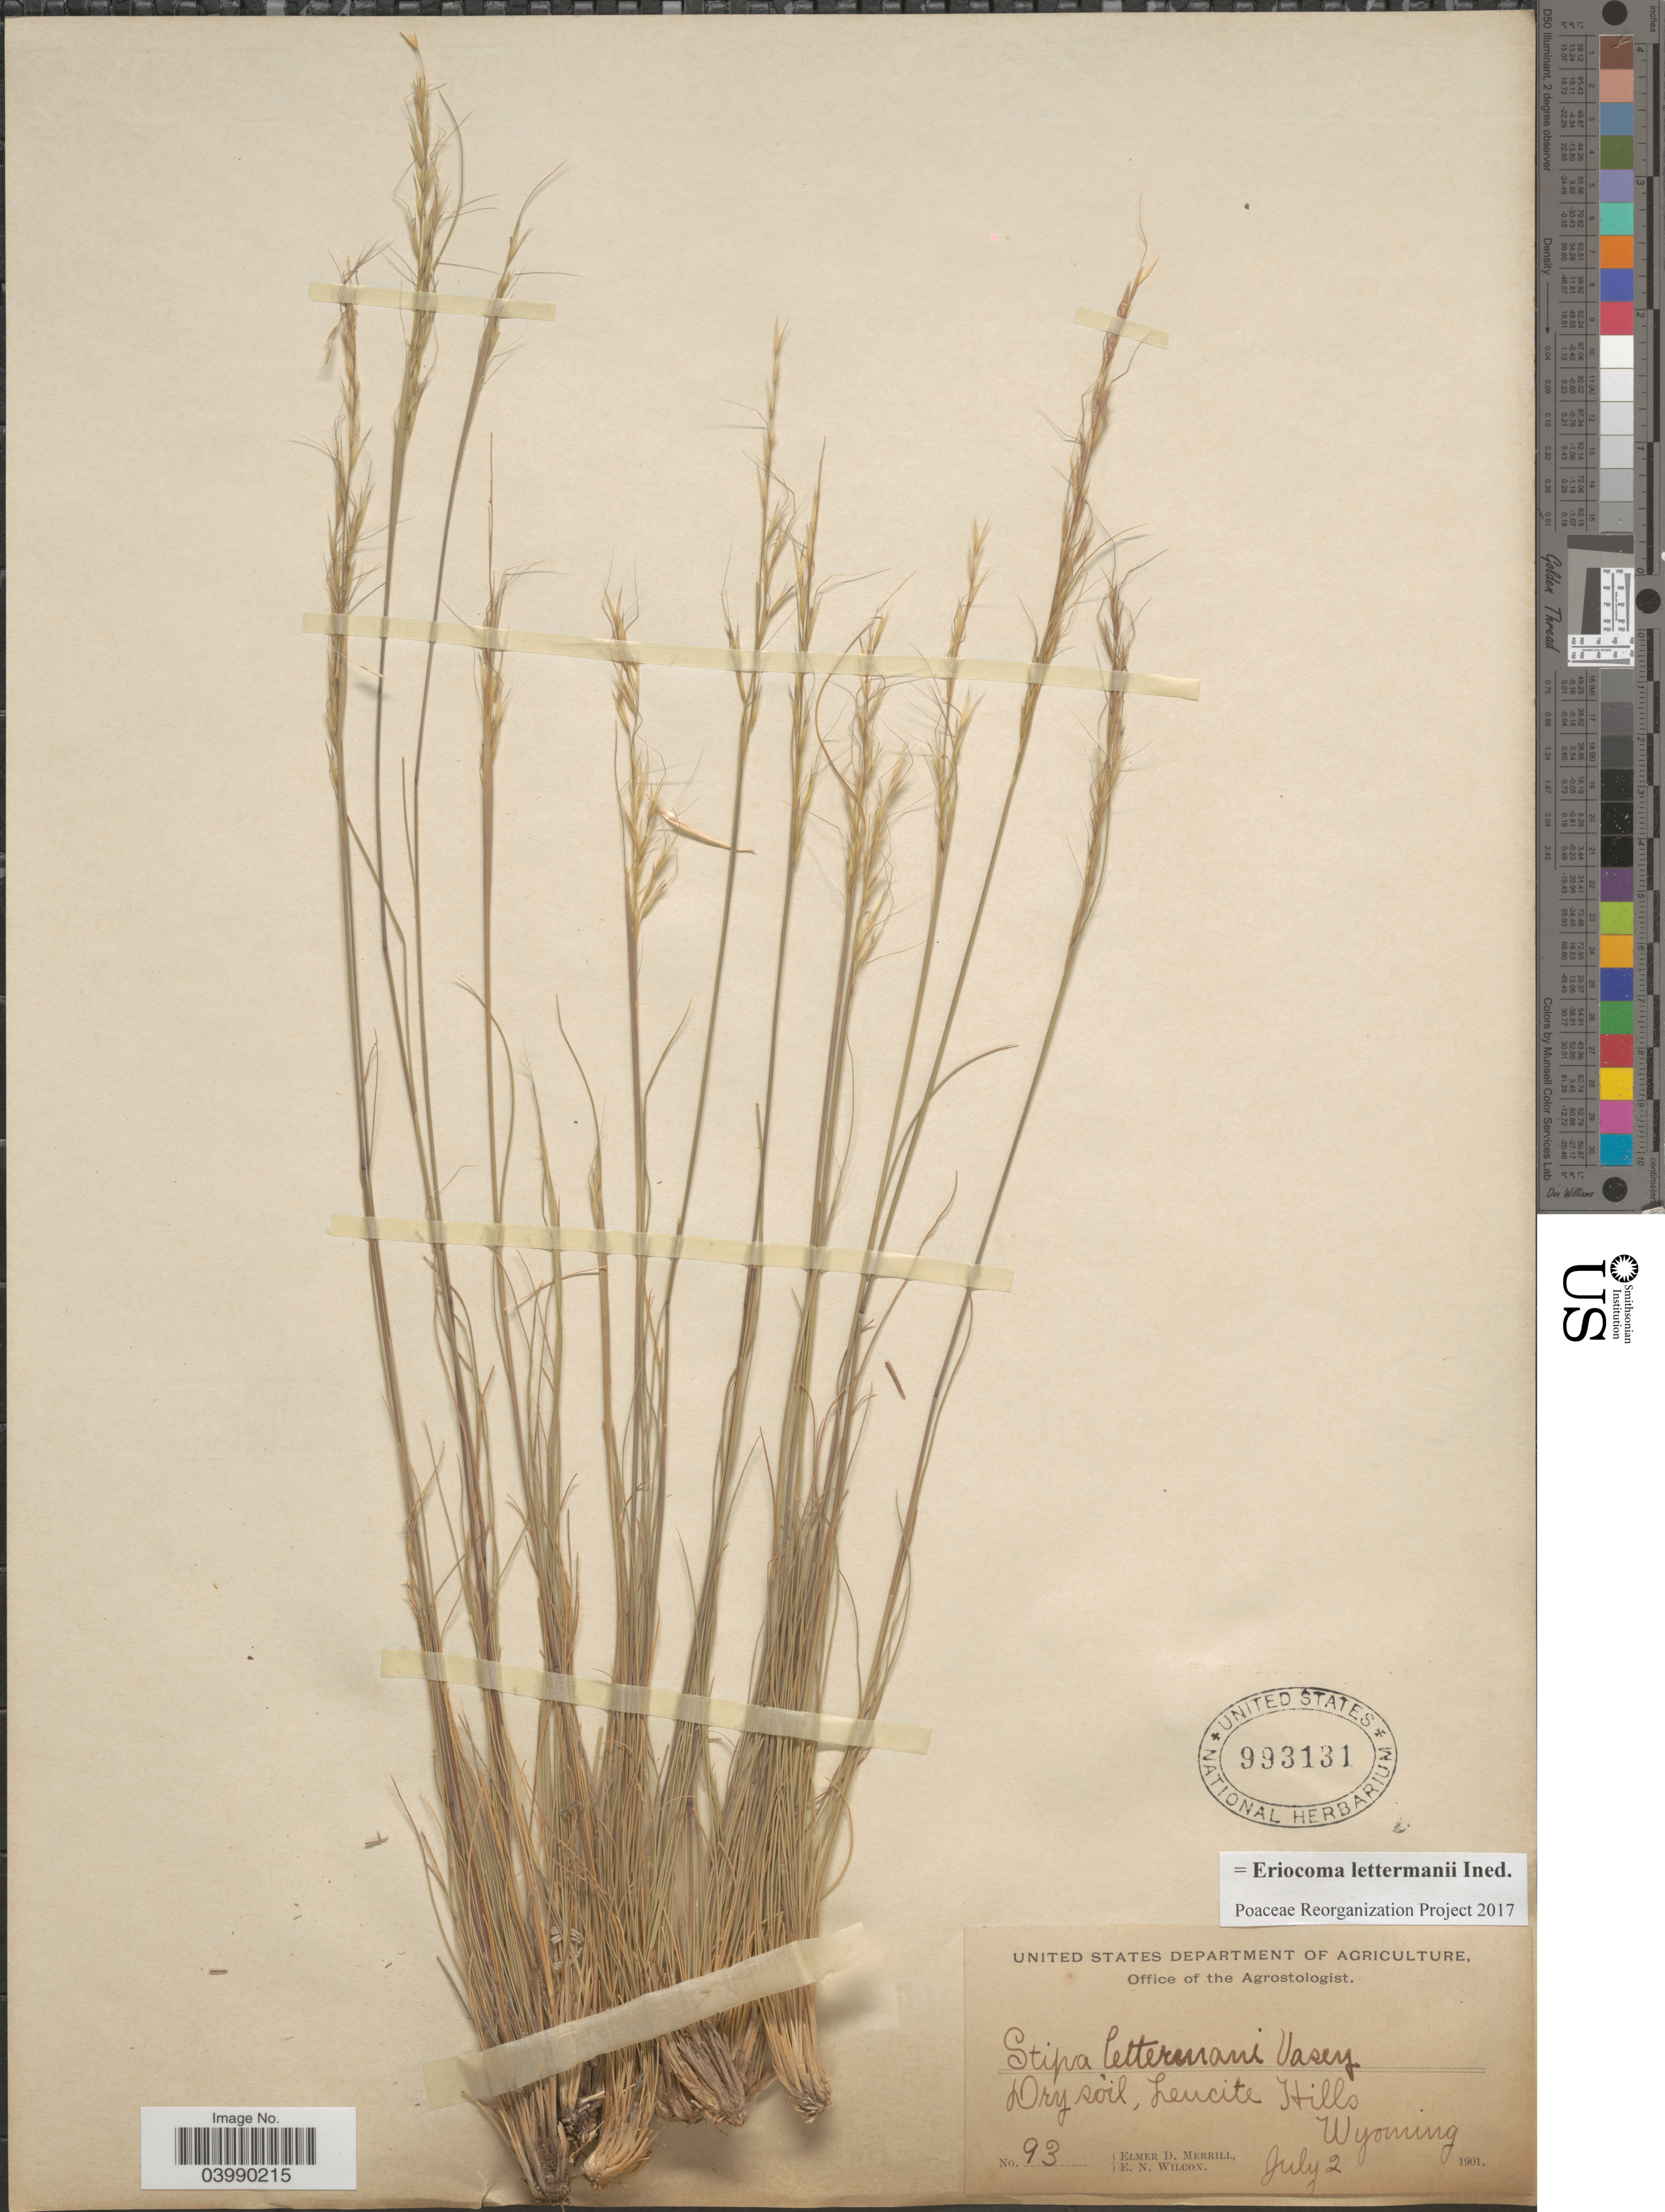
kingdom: Plantae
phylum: Tracheophyta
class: Liliopsida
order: Poales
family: Poaceae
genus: Eriocoma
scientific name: Eriocoma lettermanii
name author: (Vasey) Romasch.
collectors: E. D. Merrill & E. Wilcox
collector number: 93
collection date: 1901-07-02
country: United States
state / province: Wyoming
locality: Leucite Hills.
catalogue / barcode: US 993131